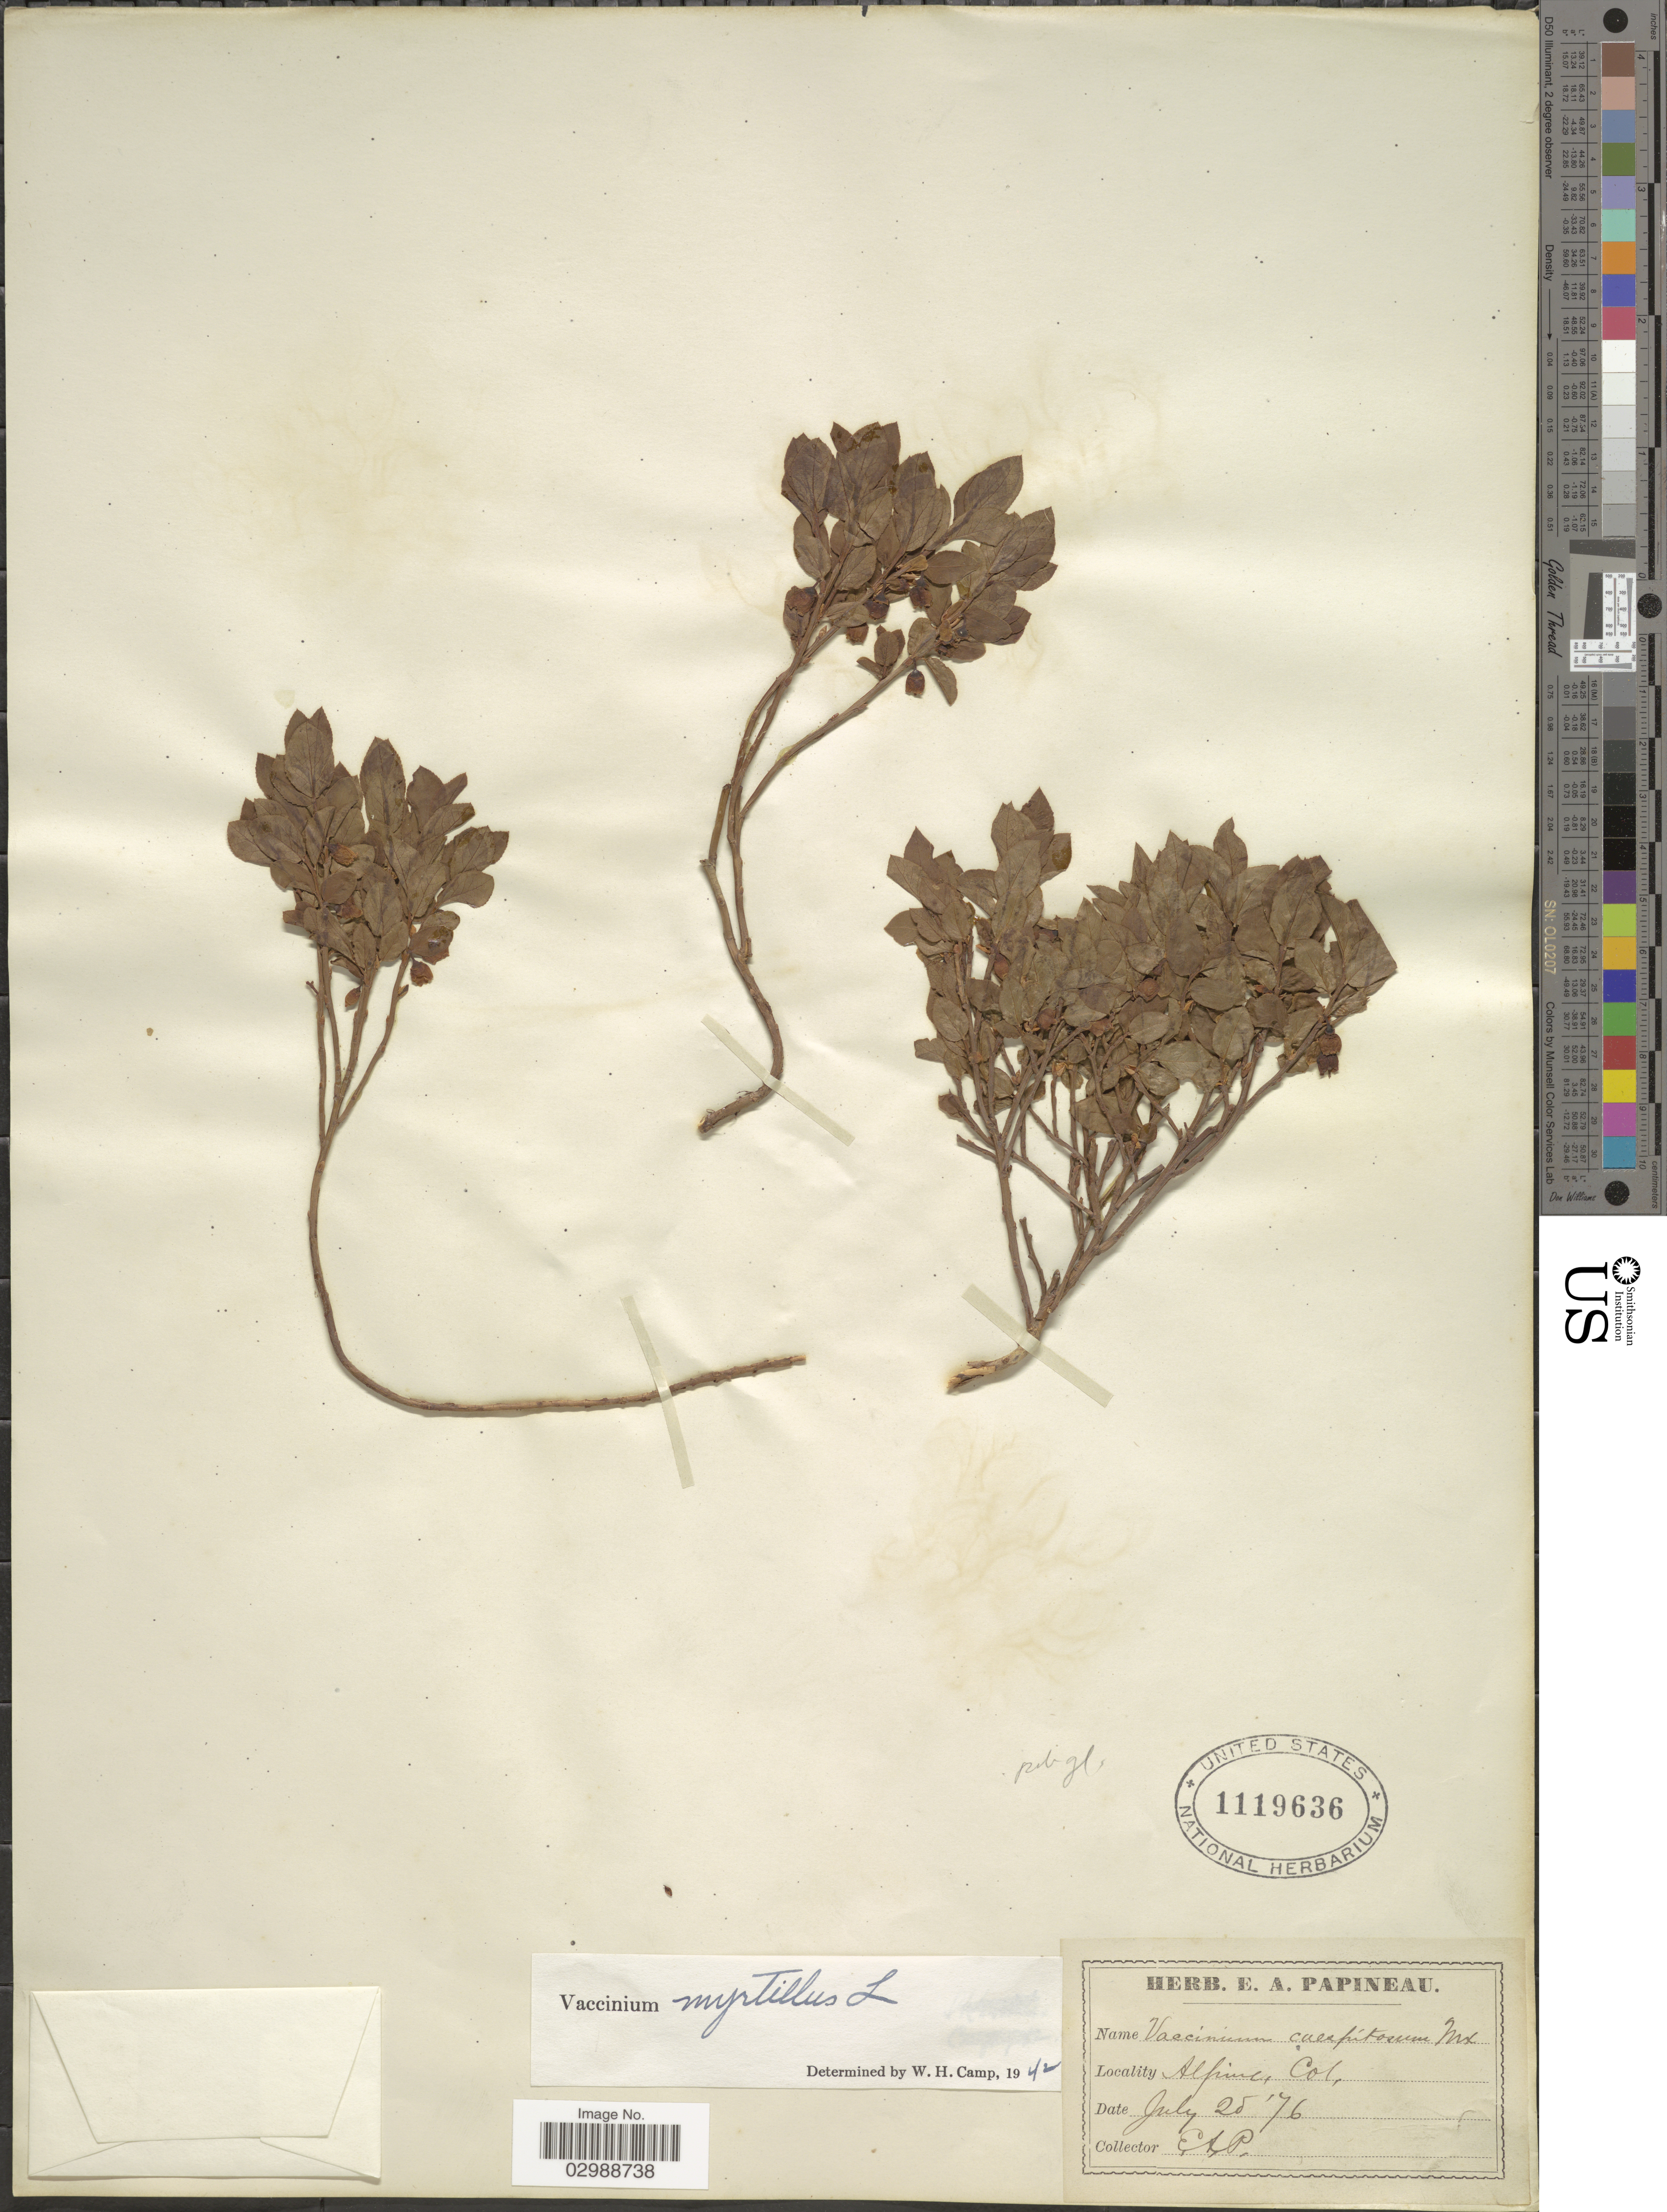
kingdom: Plantae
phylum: Tracheophyta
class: Magnoliopsida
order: Ericales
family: Ericaceae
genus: Vaccinium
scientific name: Vaccinium myrtillus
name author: L.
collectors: E. Papineau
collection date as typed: Transcribed d/m/y: 25/7/76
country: United States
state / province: Colorado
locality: Alpine, Col.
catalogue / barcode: US 1119636